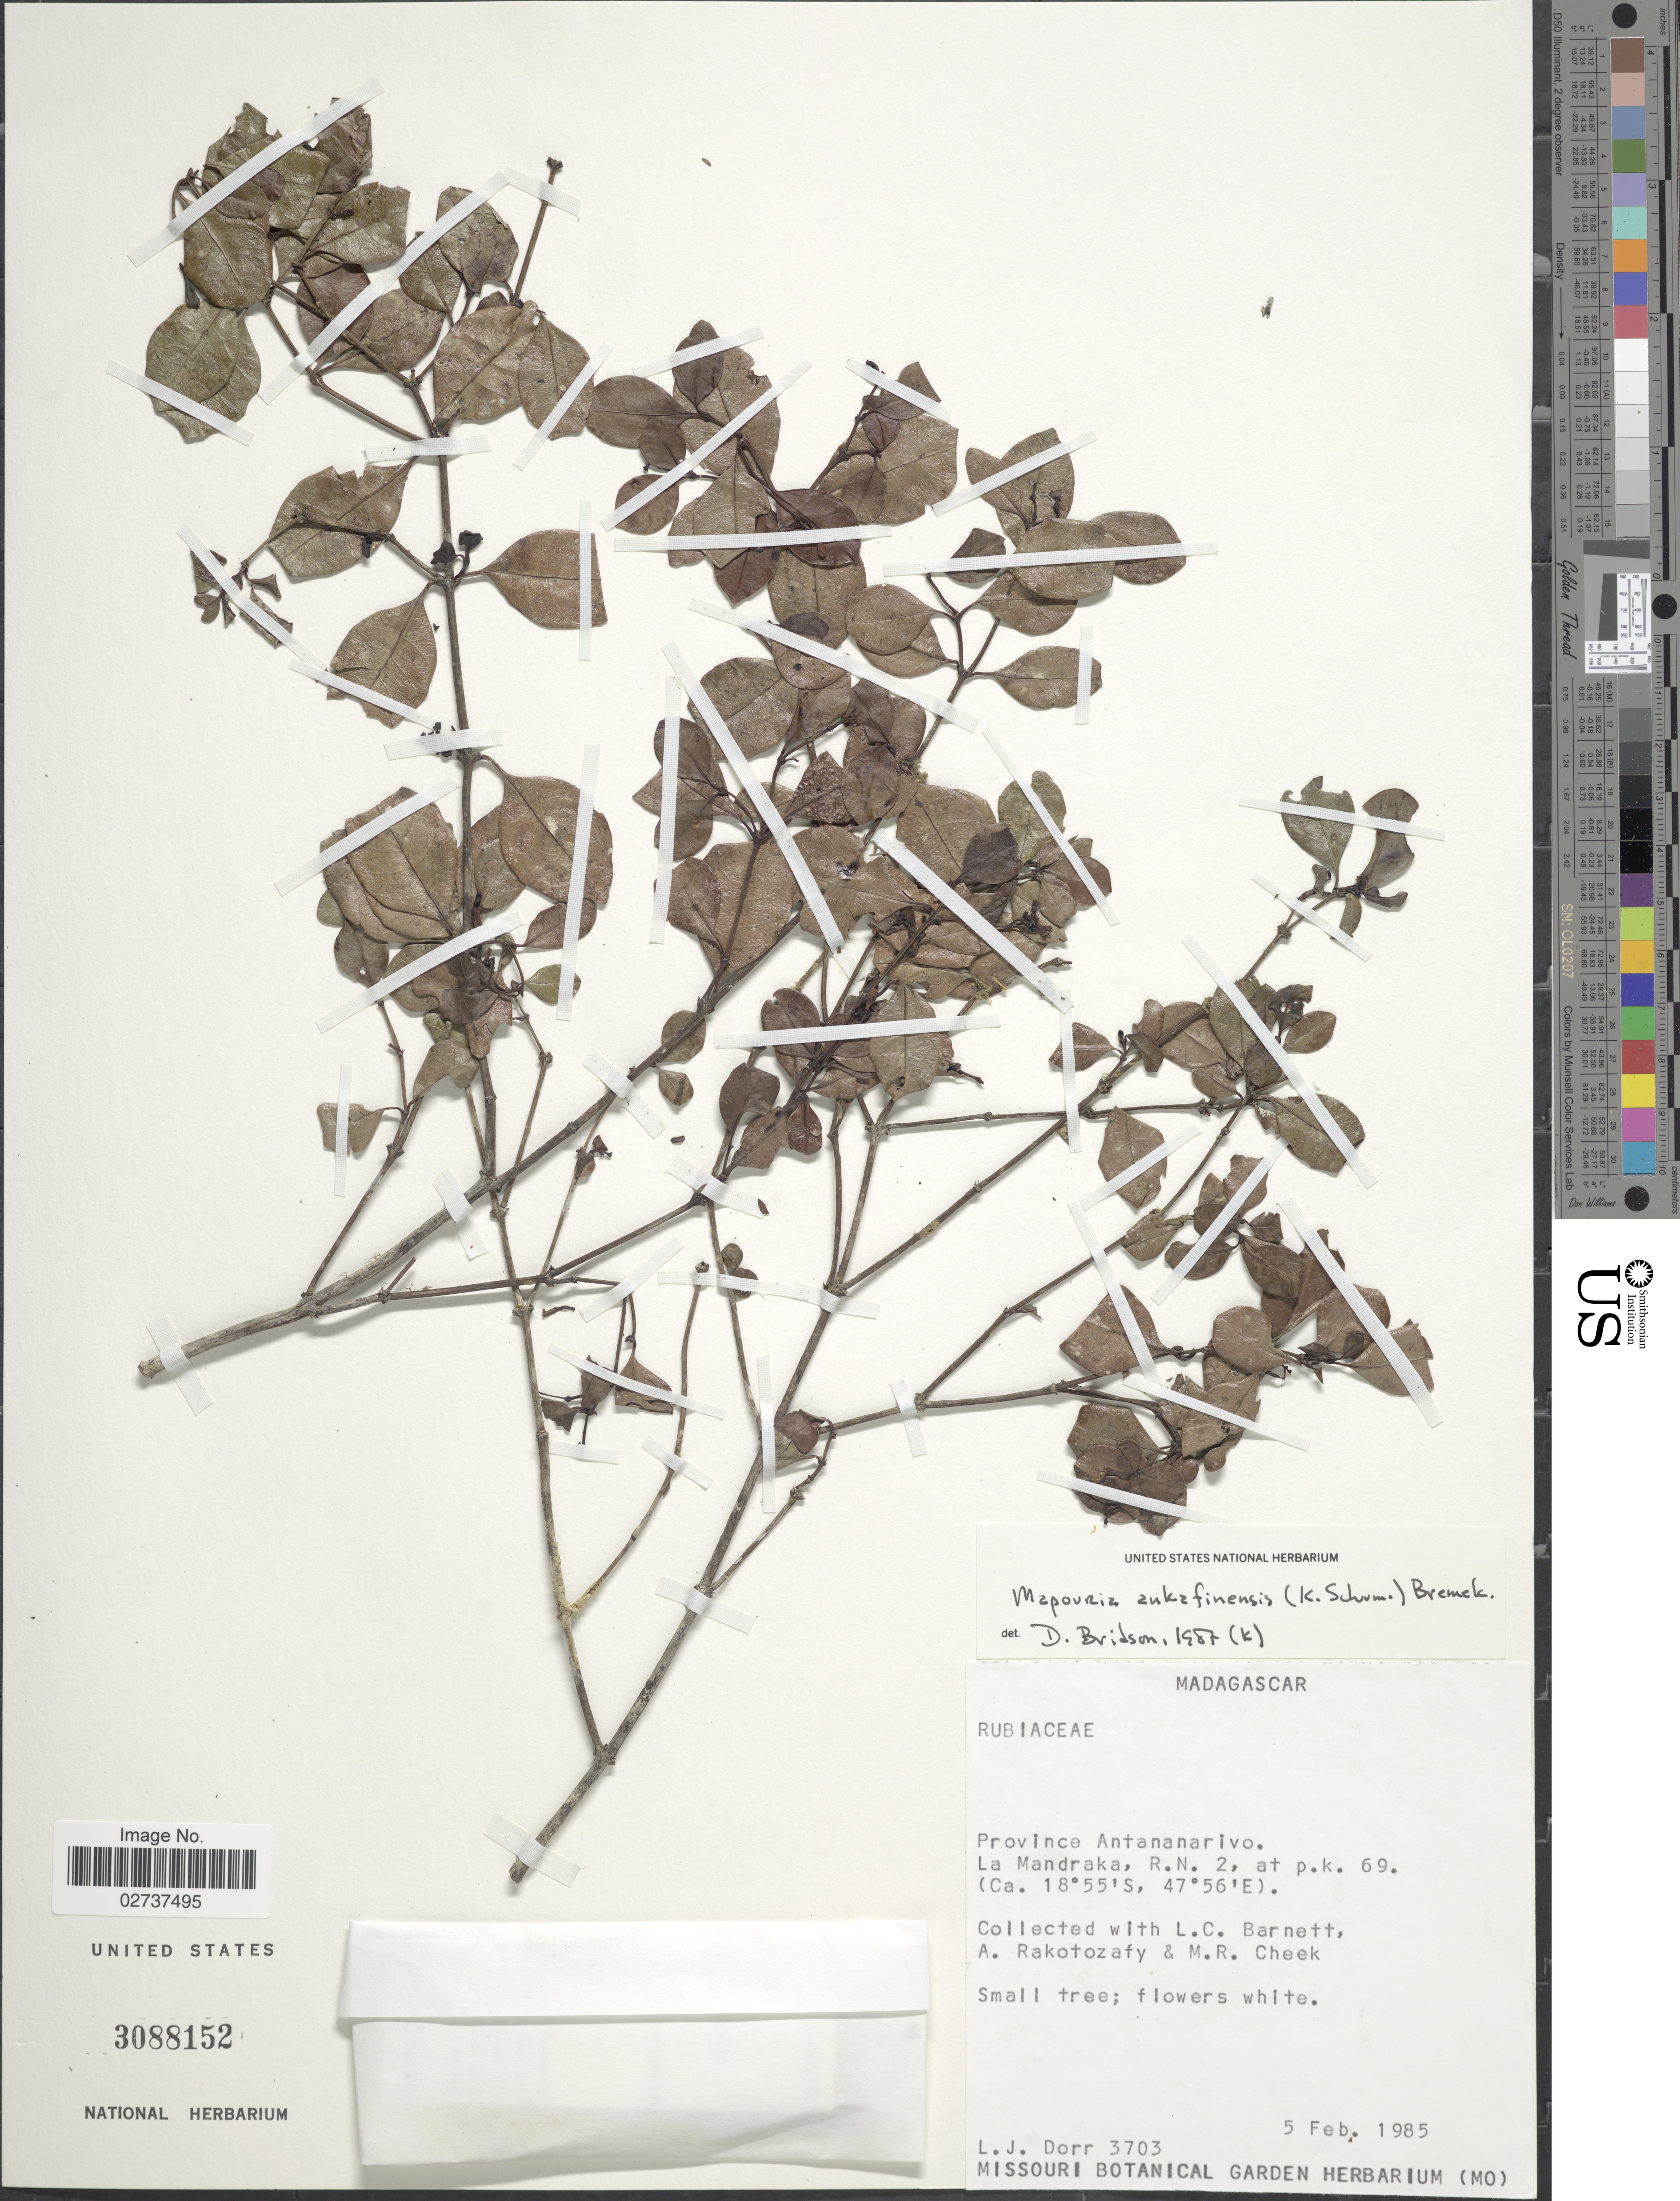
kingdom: Plantae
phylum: Tracheophyta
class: Magnoliopsida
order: Gentianales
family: Rubiaceae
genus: Psychotria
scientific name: Psychotria ankafinensis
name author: (K. Schum.) A.P. Davis & Govaerts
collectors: L. J. Dorr, L. C. Barnett, A. Rakotozafy & M. Cheek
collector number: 3703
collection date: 1985-02-05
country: Madagascar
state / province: Analamanga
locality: La Mandraka, R.N. 2, at p.k. 69.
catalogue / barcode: US 3088152